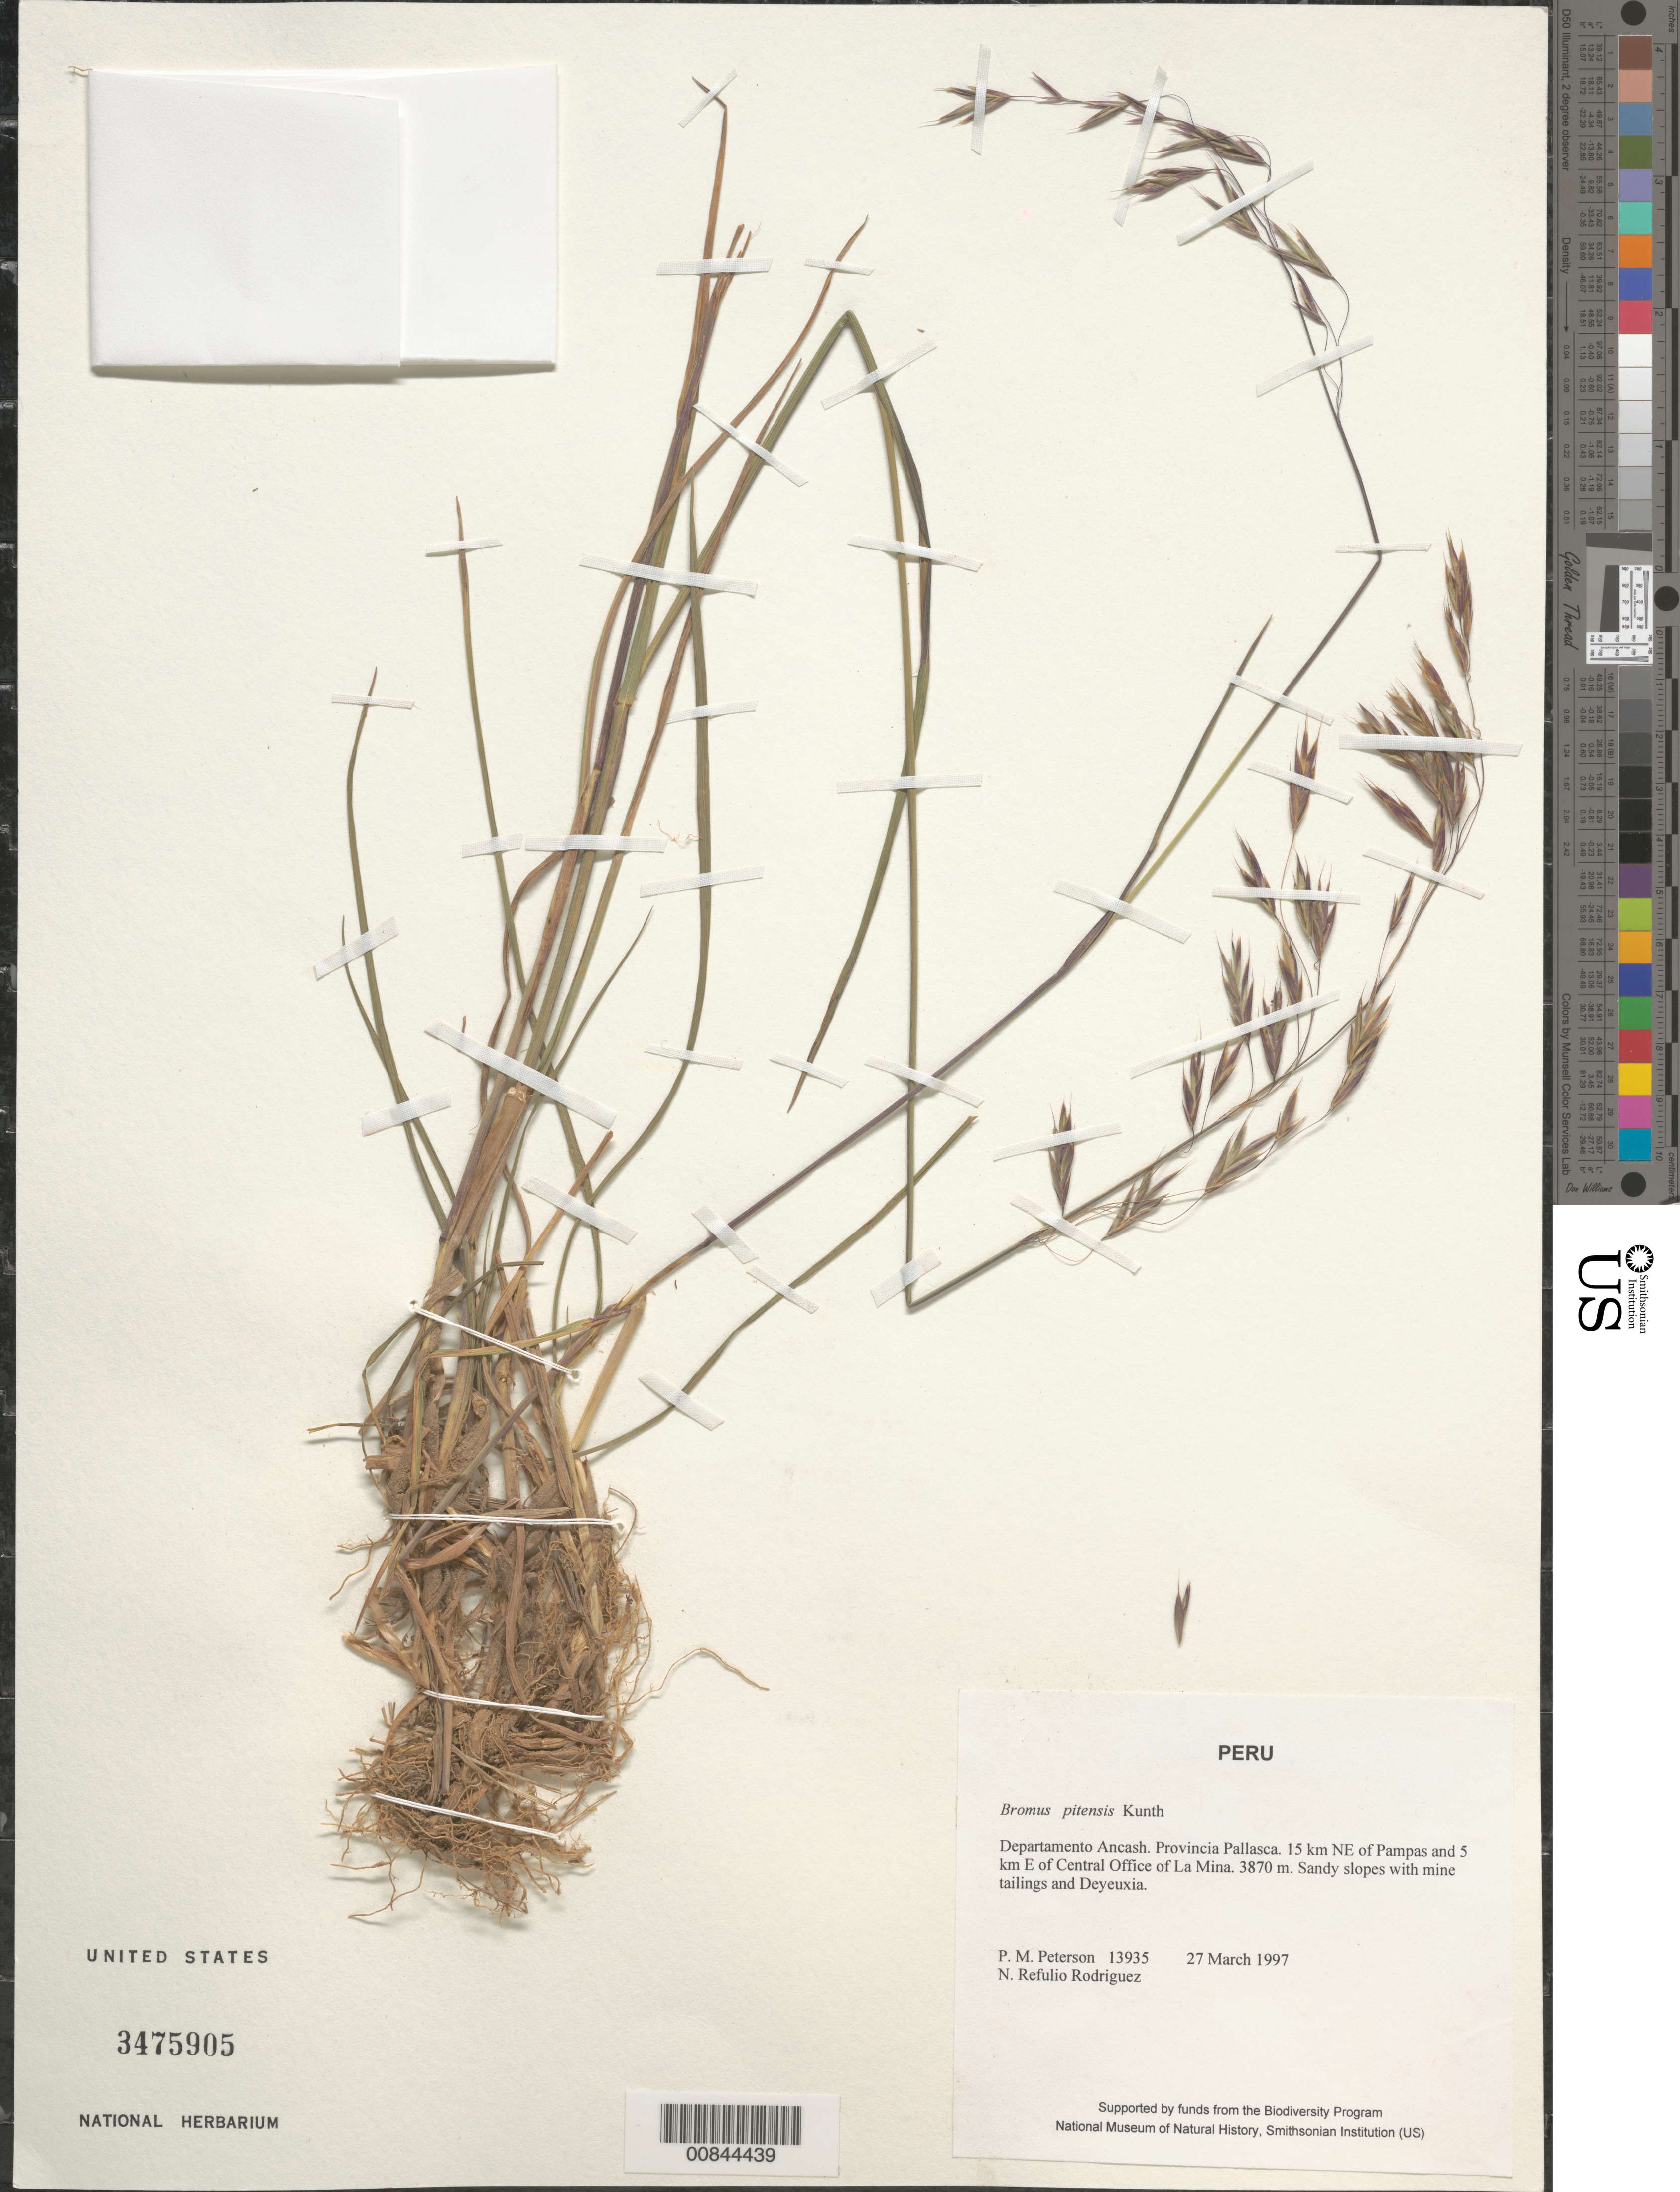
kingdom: Plantae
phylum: Tracheophyta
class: Liliopsida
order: Poales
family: Poaceae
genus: Bromus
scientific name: Bromus pitensis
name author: Kunth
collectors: P. M. Peterson & N. Refulio-Rodríguez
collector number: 13935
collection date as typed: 27 Mar 1997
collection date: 1997-03-27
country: Peru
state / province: Ancash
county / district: Pallasca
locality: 15 km NE of Pampas and 5 km E of Central Office of La Mina.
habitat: Sandy slopes with mine tailings and Deyeuxia.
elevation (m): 3870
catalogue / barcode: US 3475905